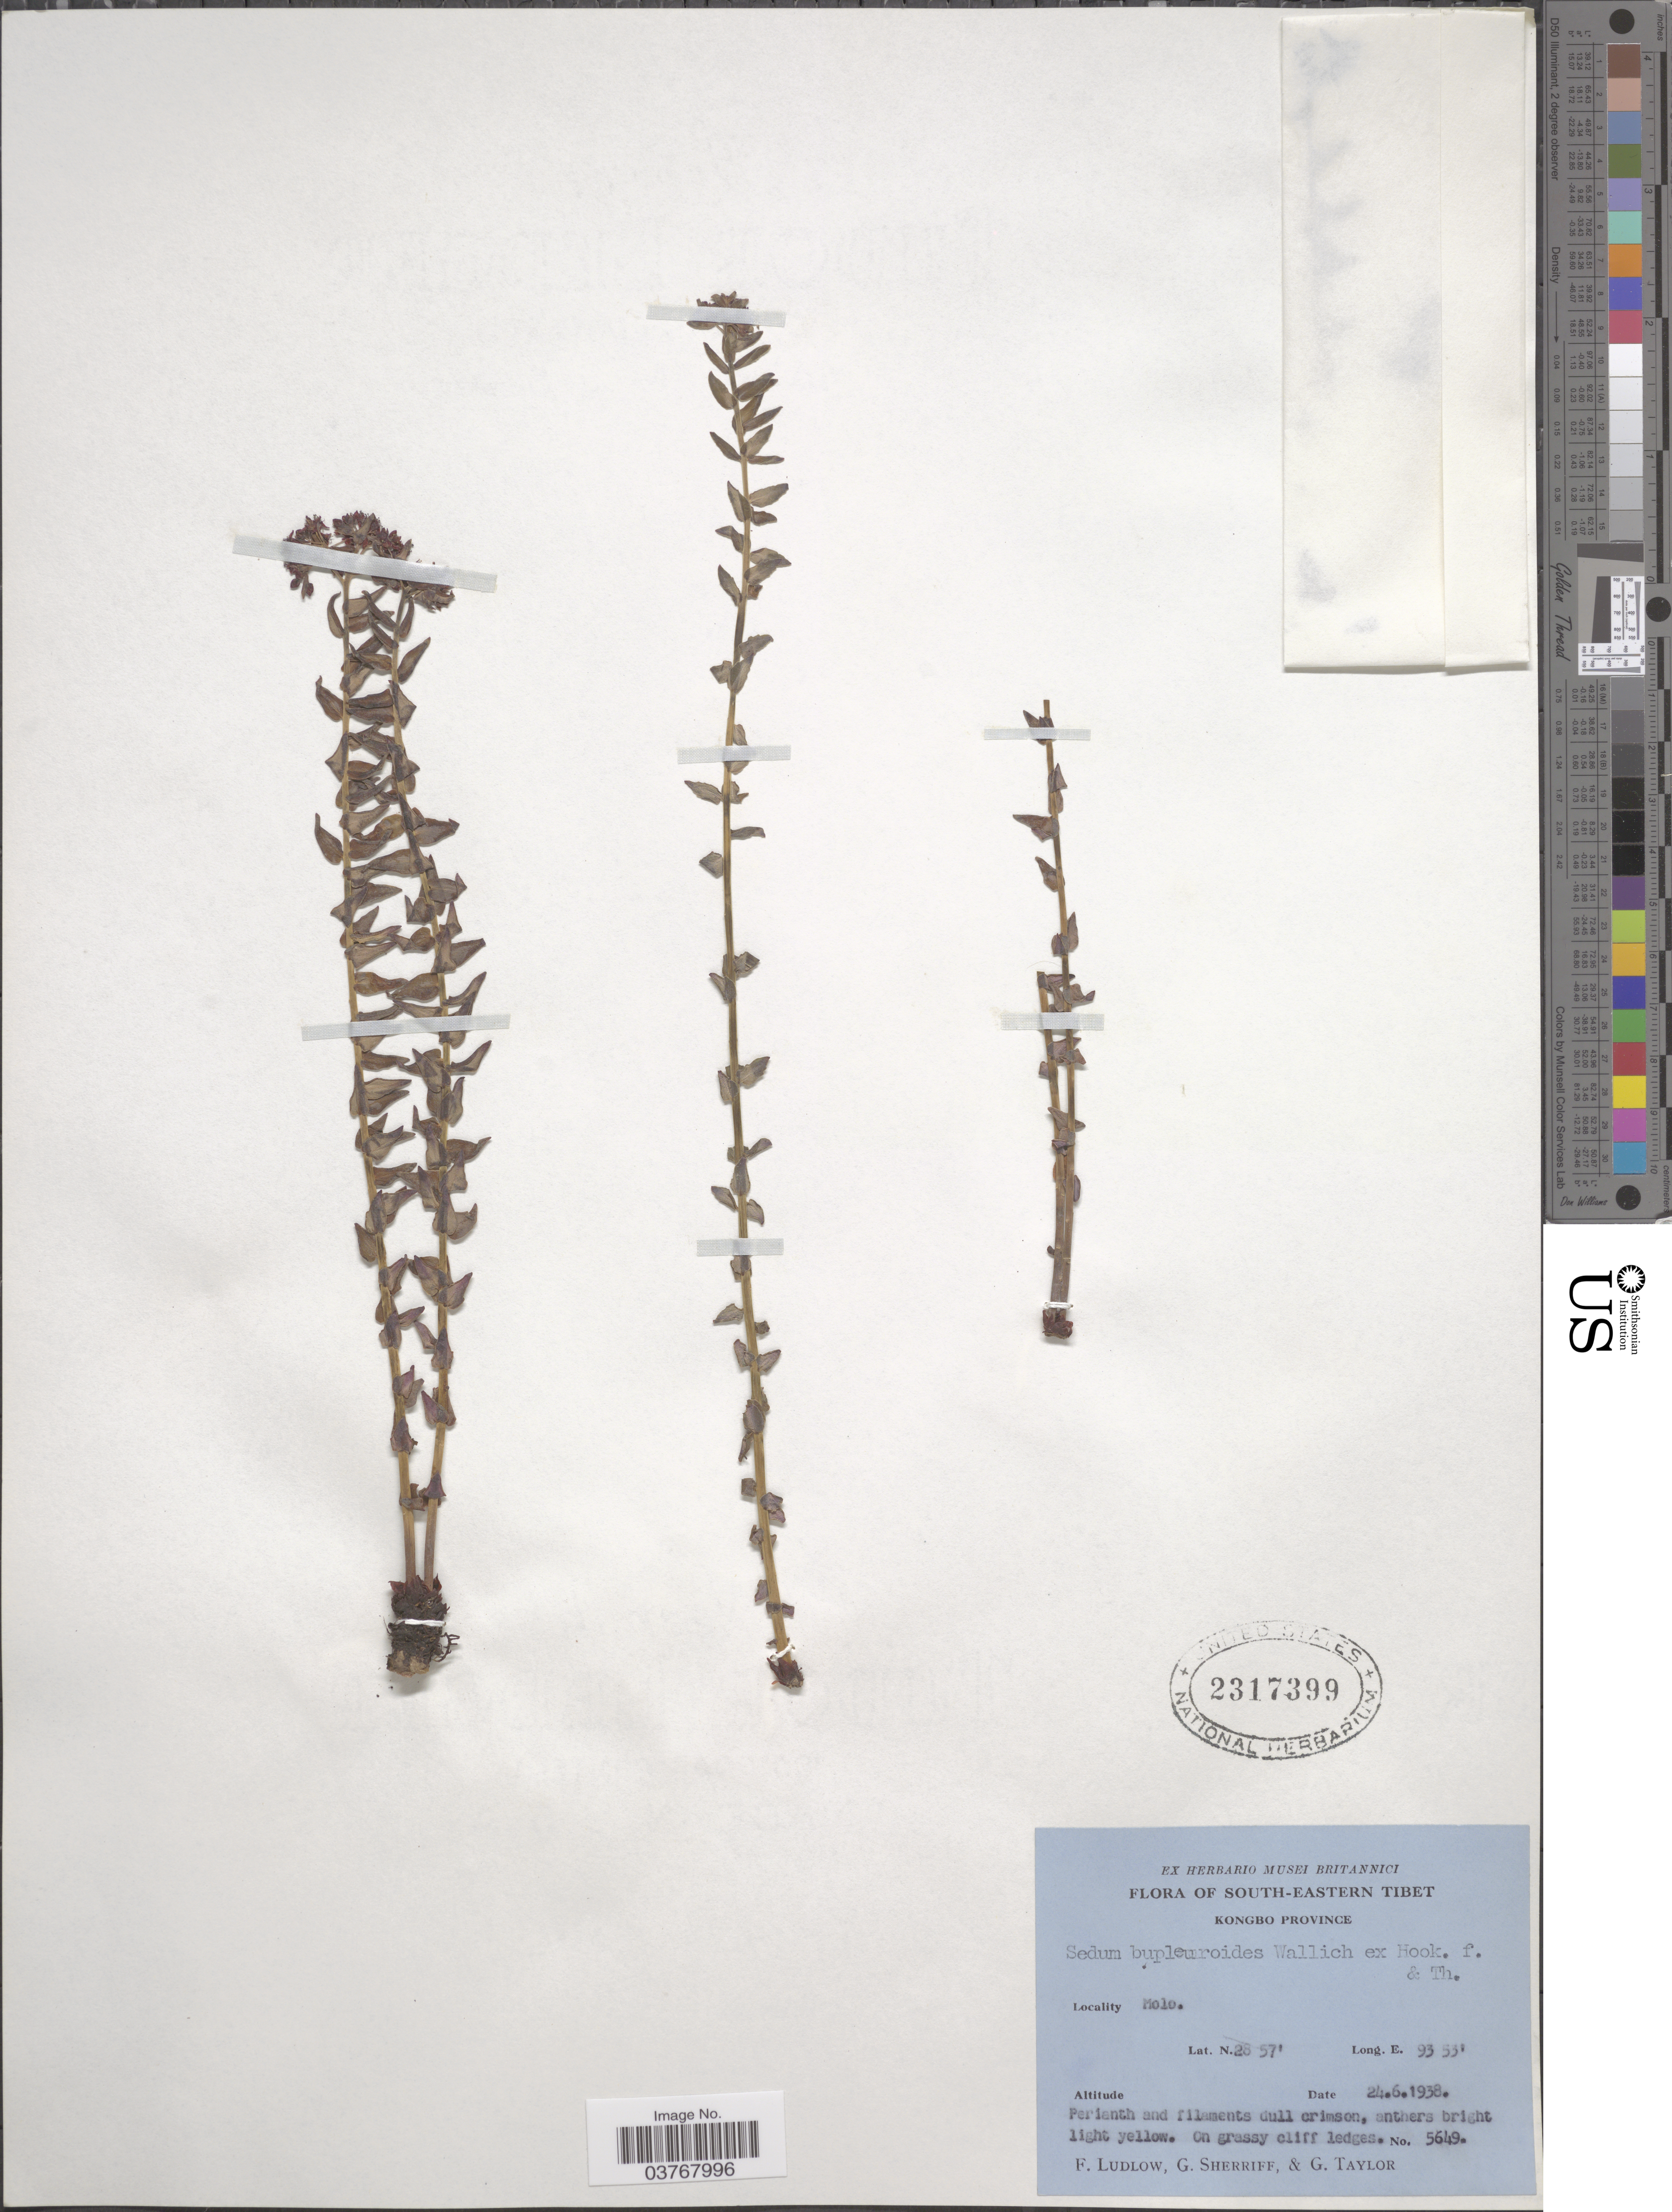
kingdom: Plantae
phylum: Tracheophyta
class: Magnoliopsida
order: Saxifragales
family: Crassulaceae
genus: Rhodiola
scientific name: Rhodiola bupleuroides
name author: (Wall. ex Hook. f.) Thomson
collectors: F. Ludlow, G. Sherriff & G. Taylor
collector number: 5649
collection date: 1938-06-24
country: China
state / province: Xizang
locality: South-Eastern Tibet. Kongbo Province. Molo.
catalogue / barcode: US 2317399